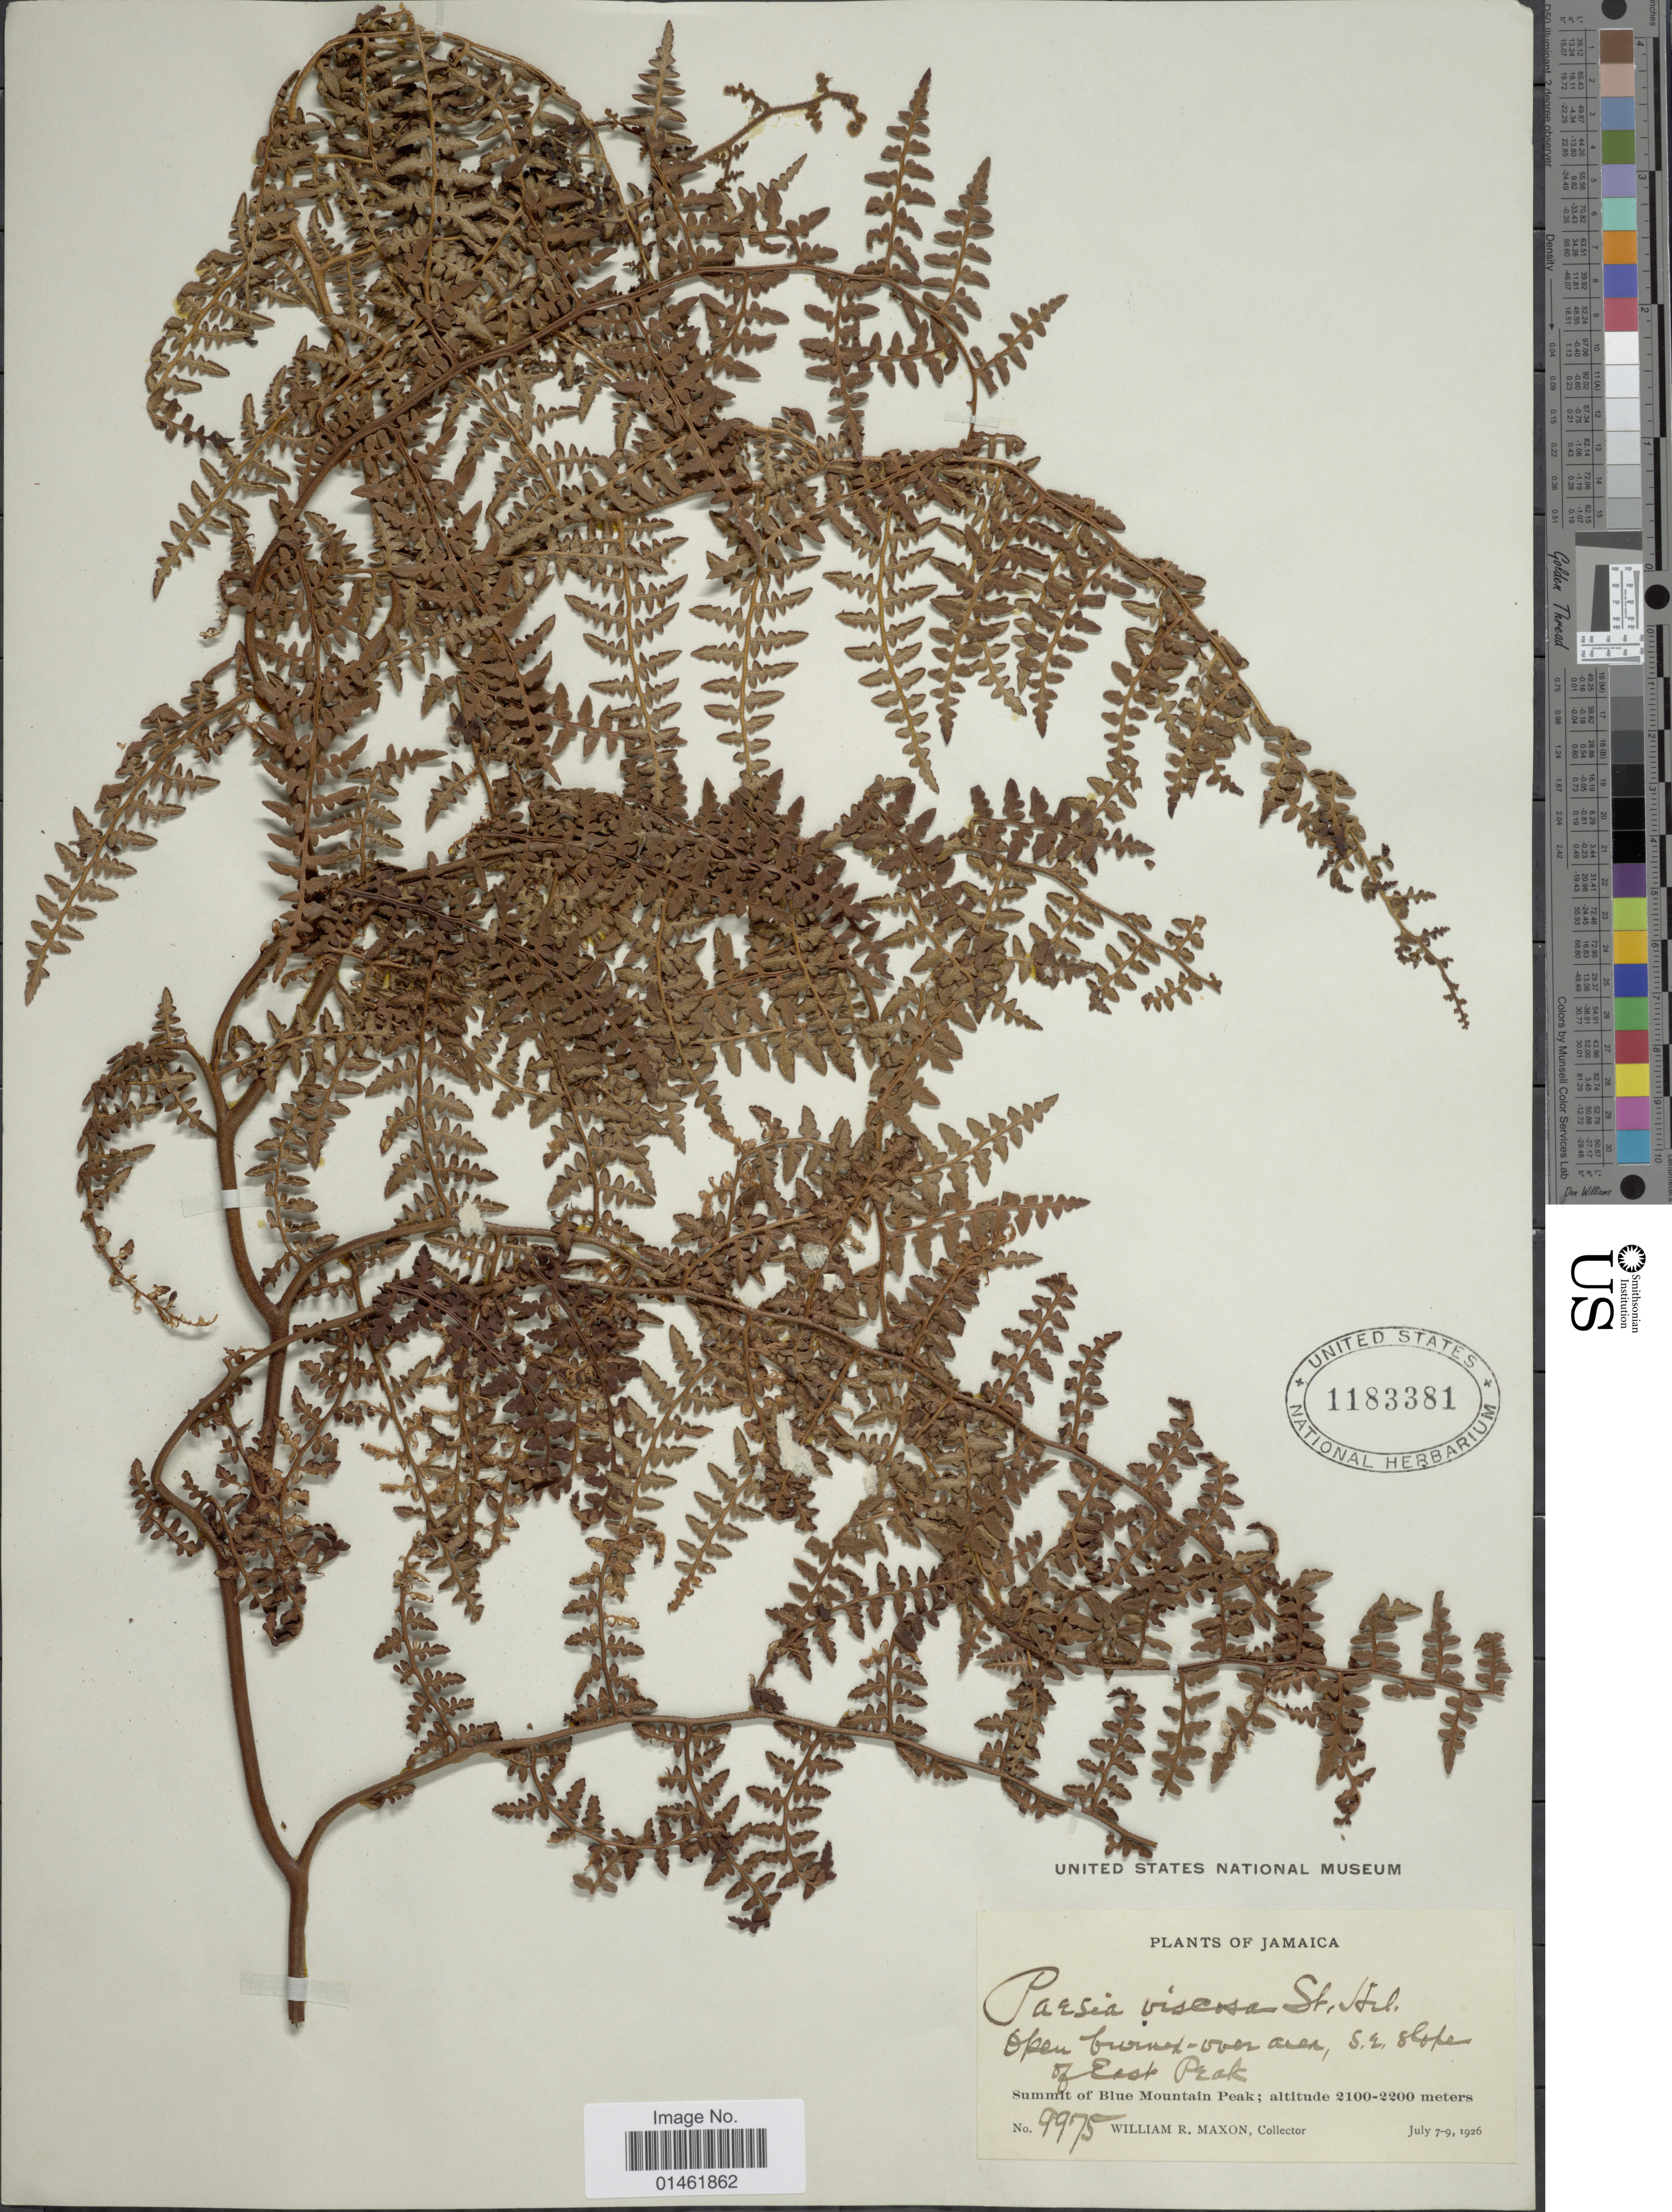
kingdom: Plantae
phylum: Tracheophyta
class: Polypodiopsida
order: Polypodiales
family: Dennstaedtiaceae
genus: Paesia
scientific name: Paesia glandulosa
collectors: W. R. Maxon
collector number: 9975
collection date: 1926-07-07/1926-07-09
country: Jamaica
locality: Summit of Blue Mountain Peak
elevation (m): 2100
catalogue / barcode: US 1183381